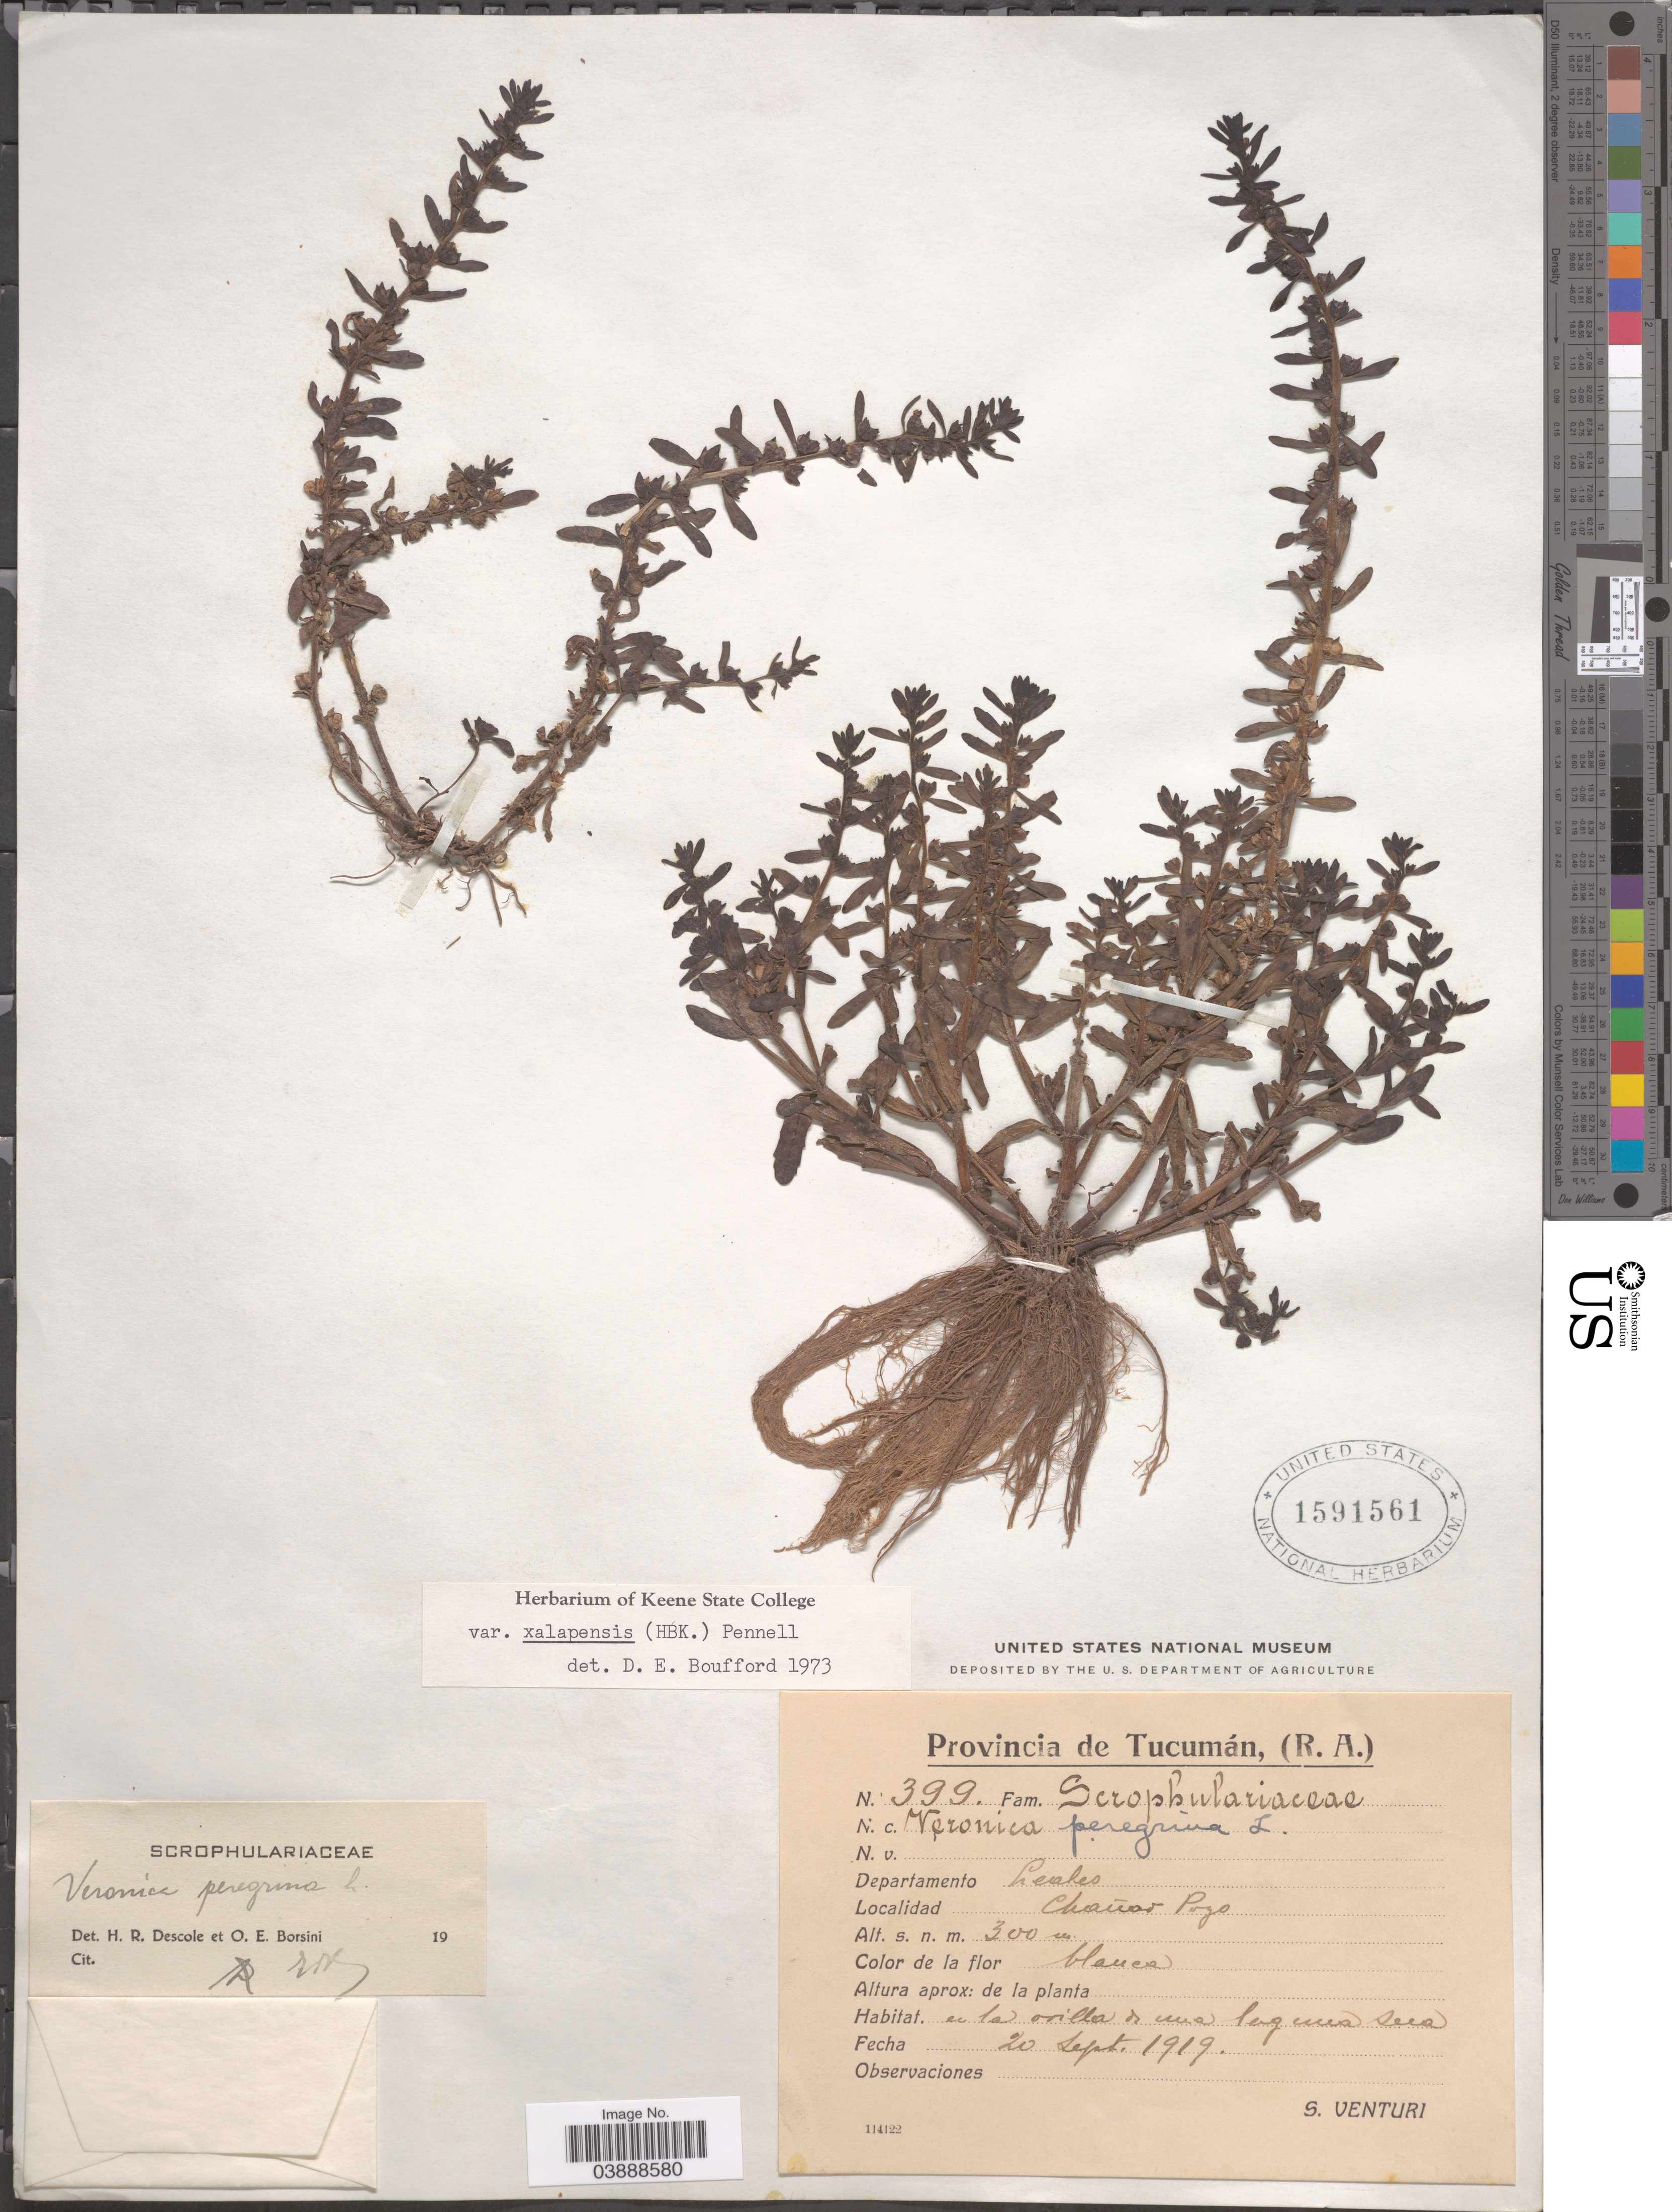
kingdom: Plantae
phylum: Tracheophyta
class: Magnoliopsida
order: Lamiales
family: Plantaginaceae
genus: Veronica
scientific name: Veronica peregrina var. xalapensis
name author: Kunth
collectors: S. Venturi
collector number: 399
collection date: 1919-09-20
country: Argentina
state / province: Tucuman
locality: Departamento Leales. Chañar Pozo.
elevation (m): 300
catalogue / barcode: US 1591561